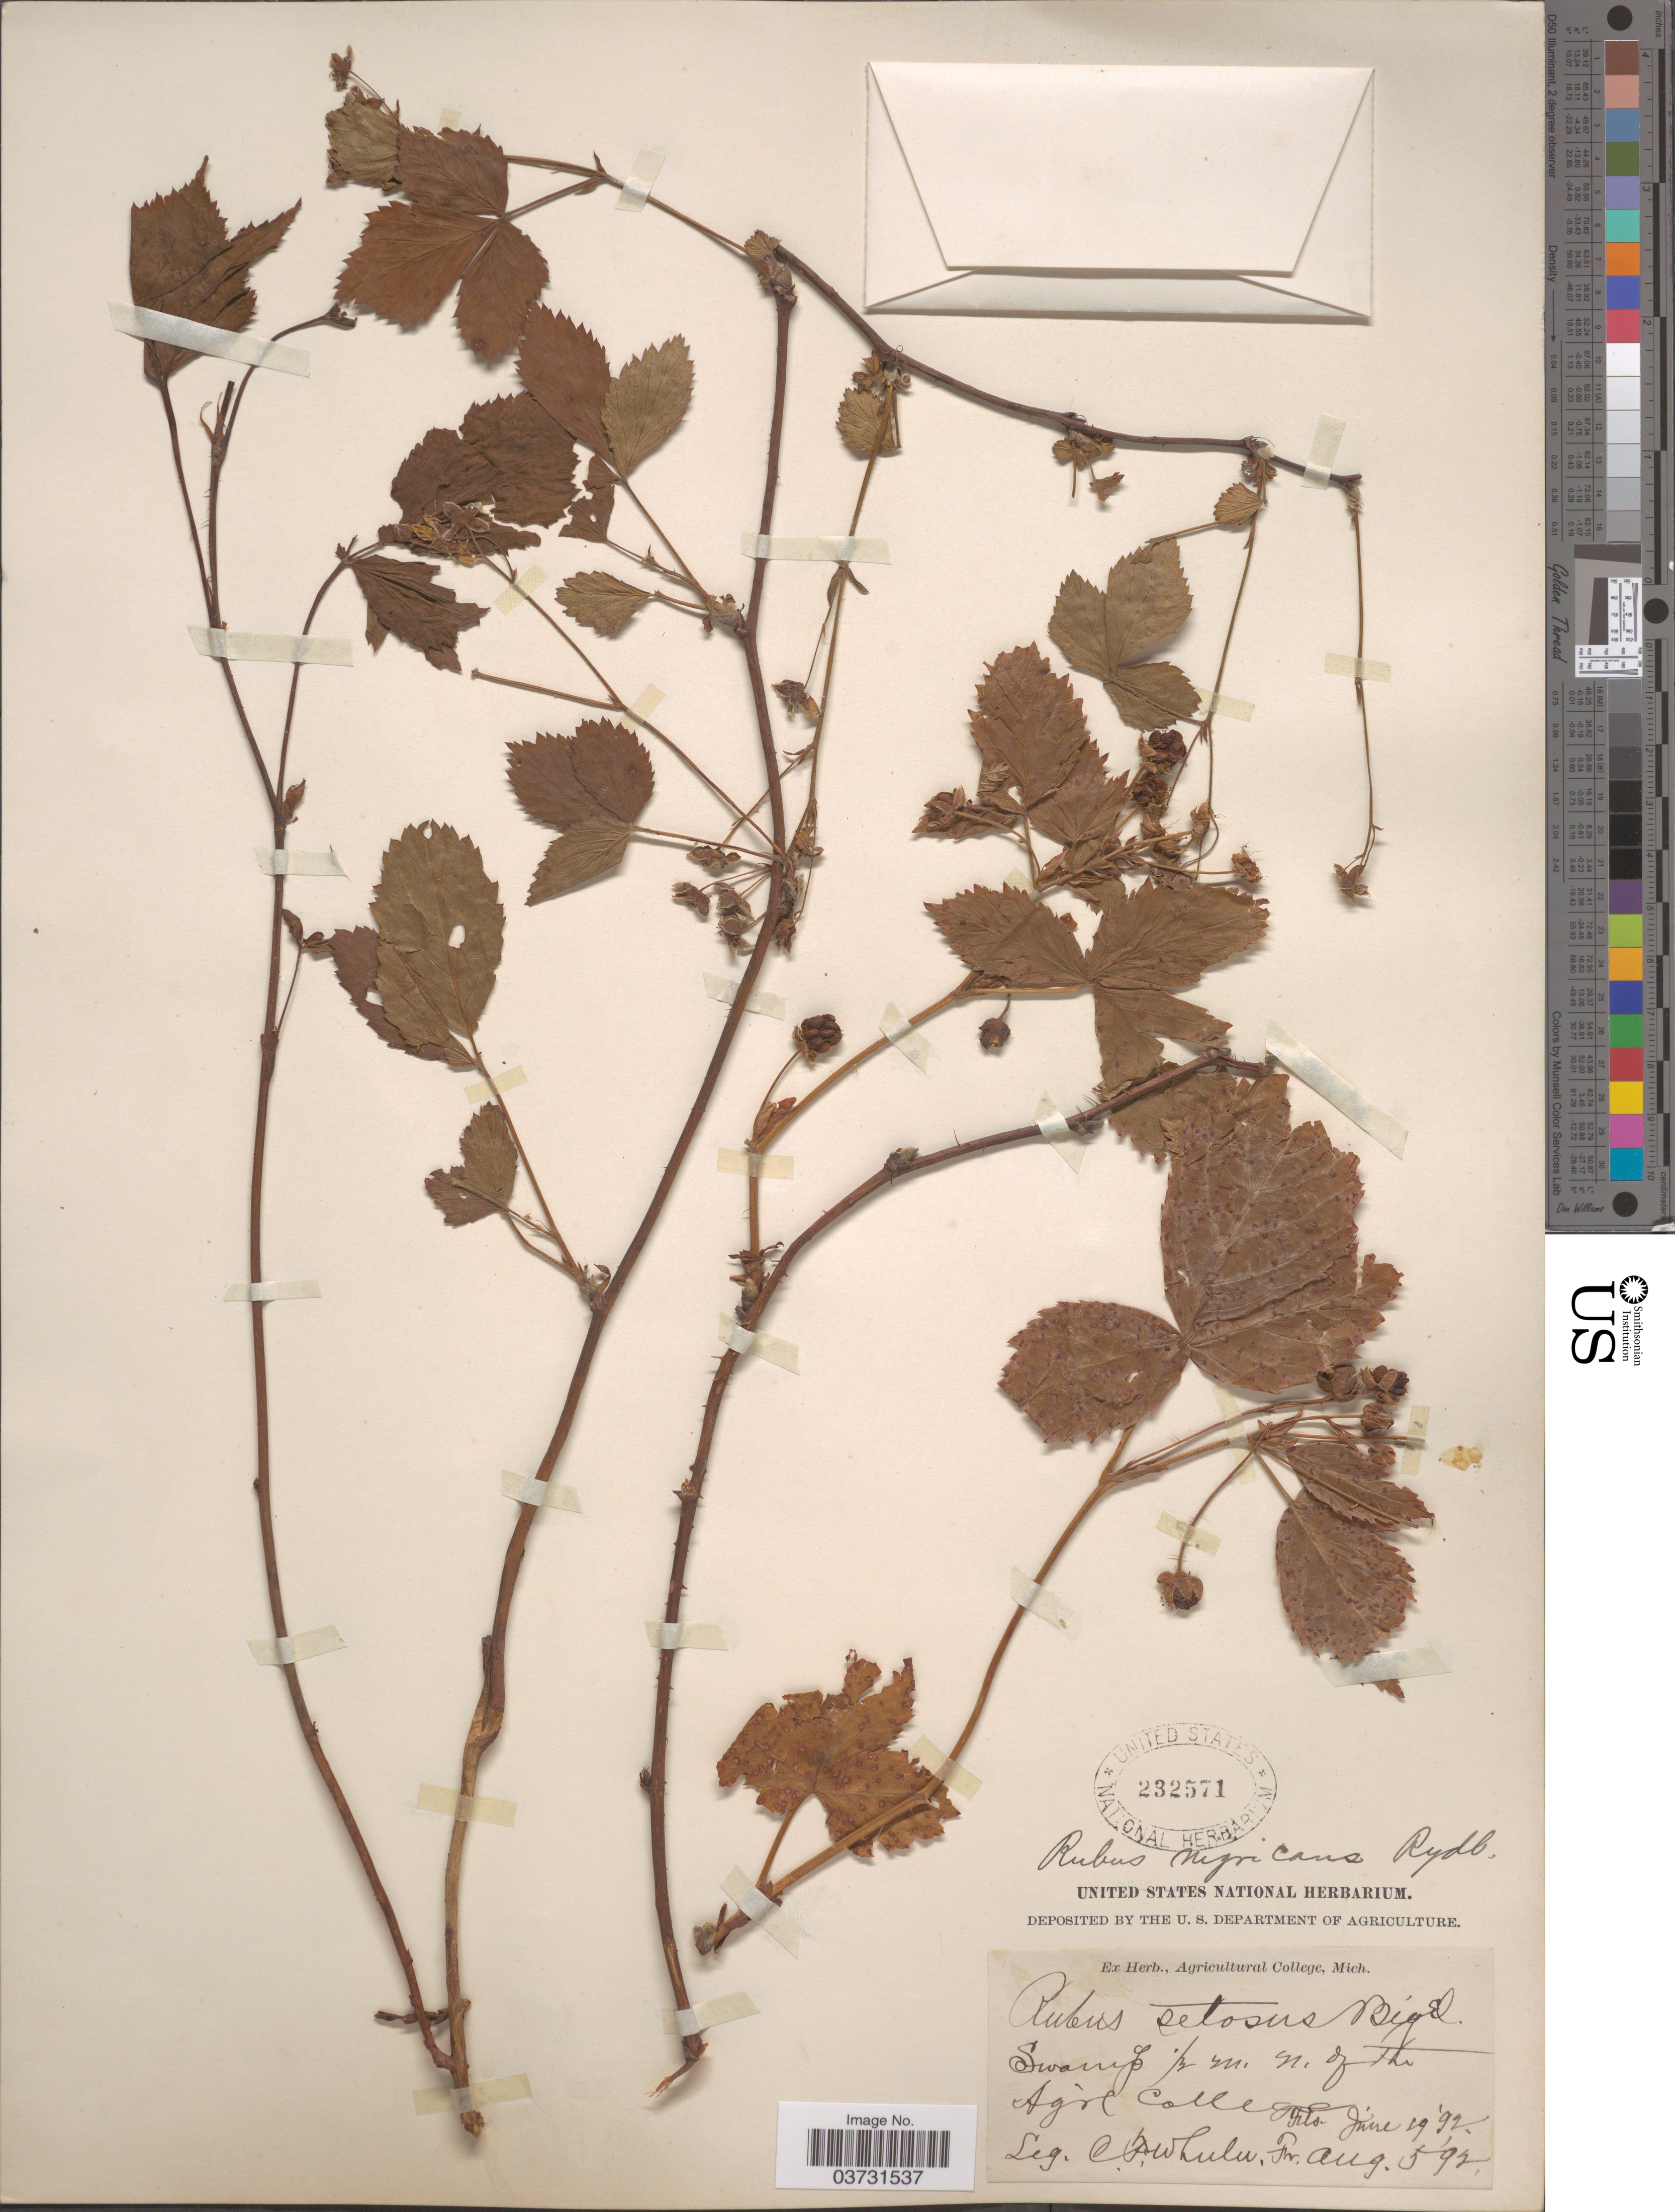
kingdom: Plantae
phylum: Tracheophyta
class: Magnoliopsida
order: Rosales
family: Rosaceae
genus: Rubus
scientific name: Rubus nigricans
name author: Rydb. in Britton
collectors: C. Wheeler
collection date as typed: Transcribed d/m/y: 19/6/92 to 5/8/92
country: United States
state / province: Michigan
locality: Swamp 1/3 m. N. of the Agr. College.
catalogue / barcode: US 232571